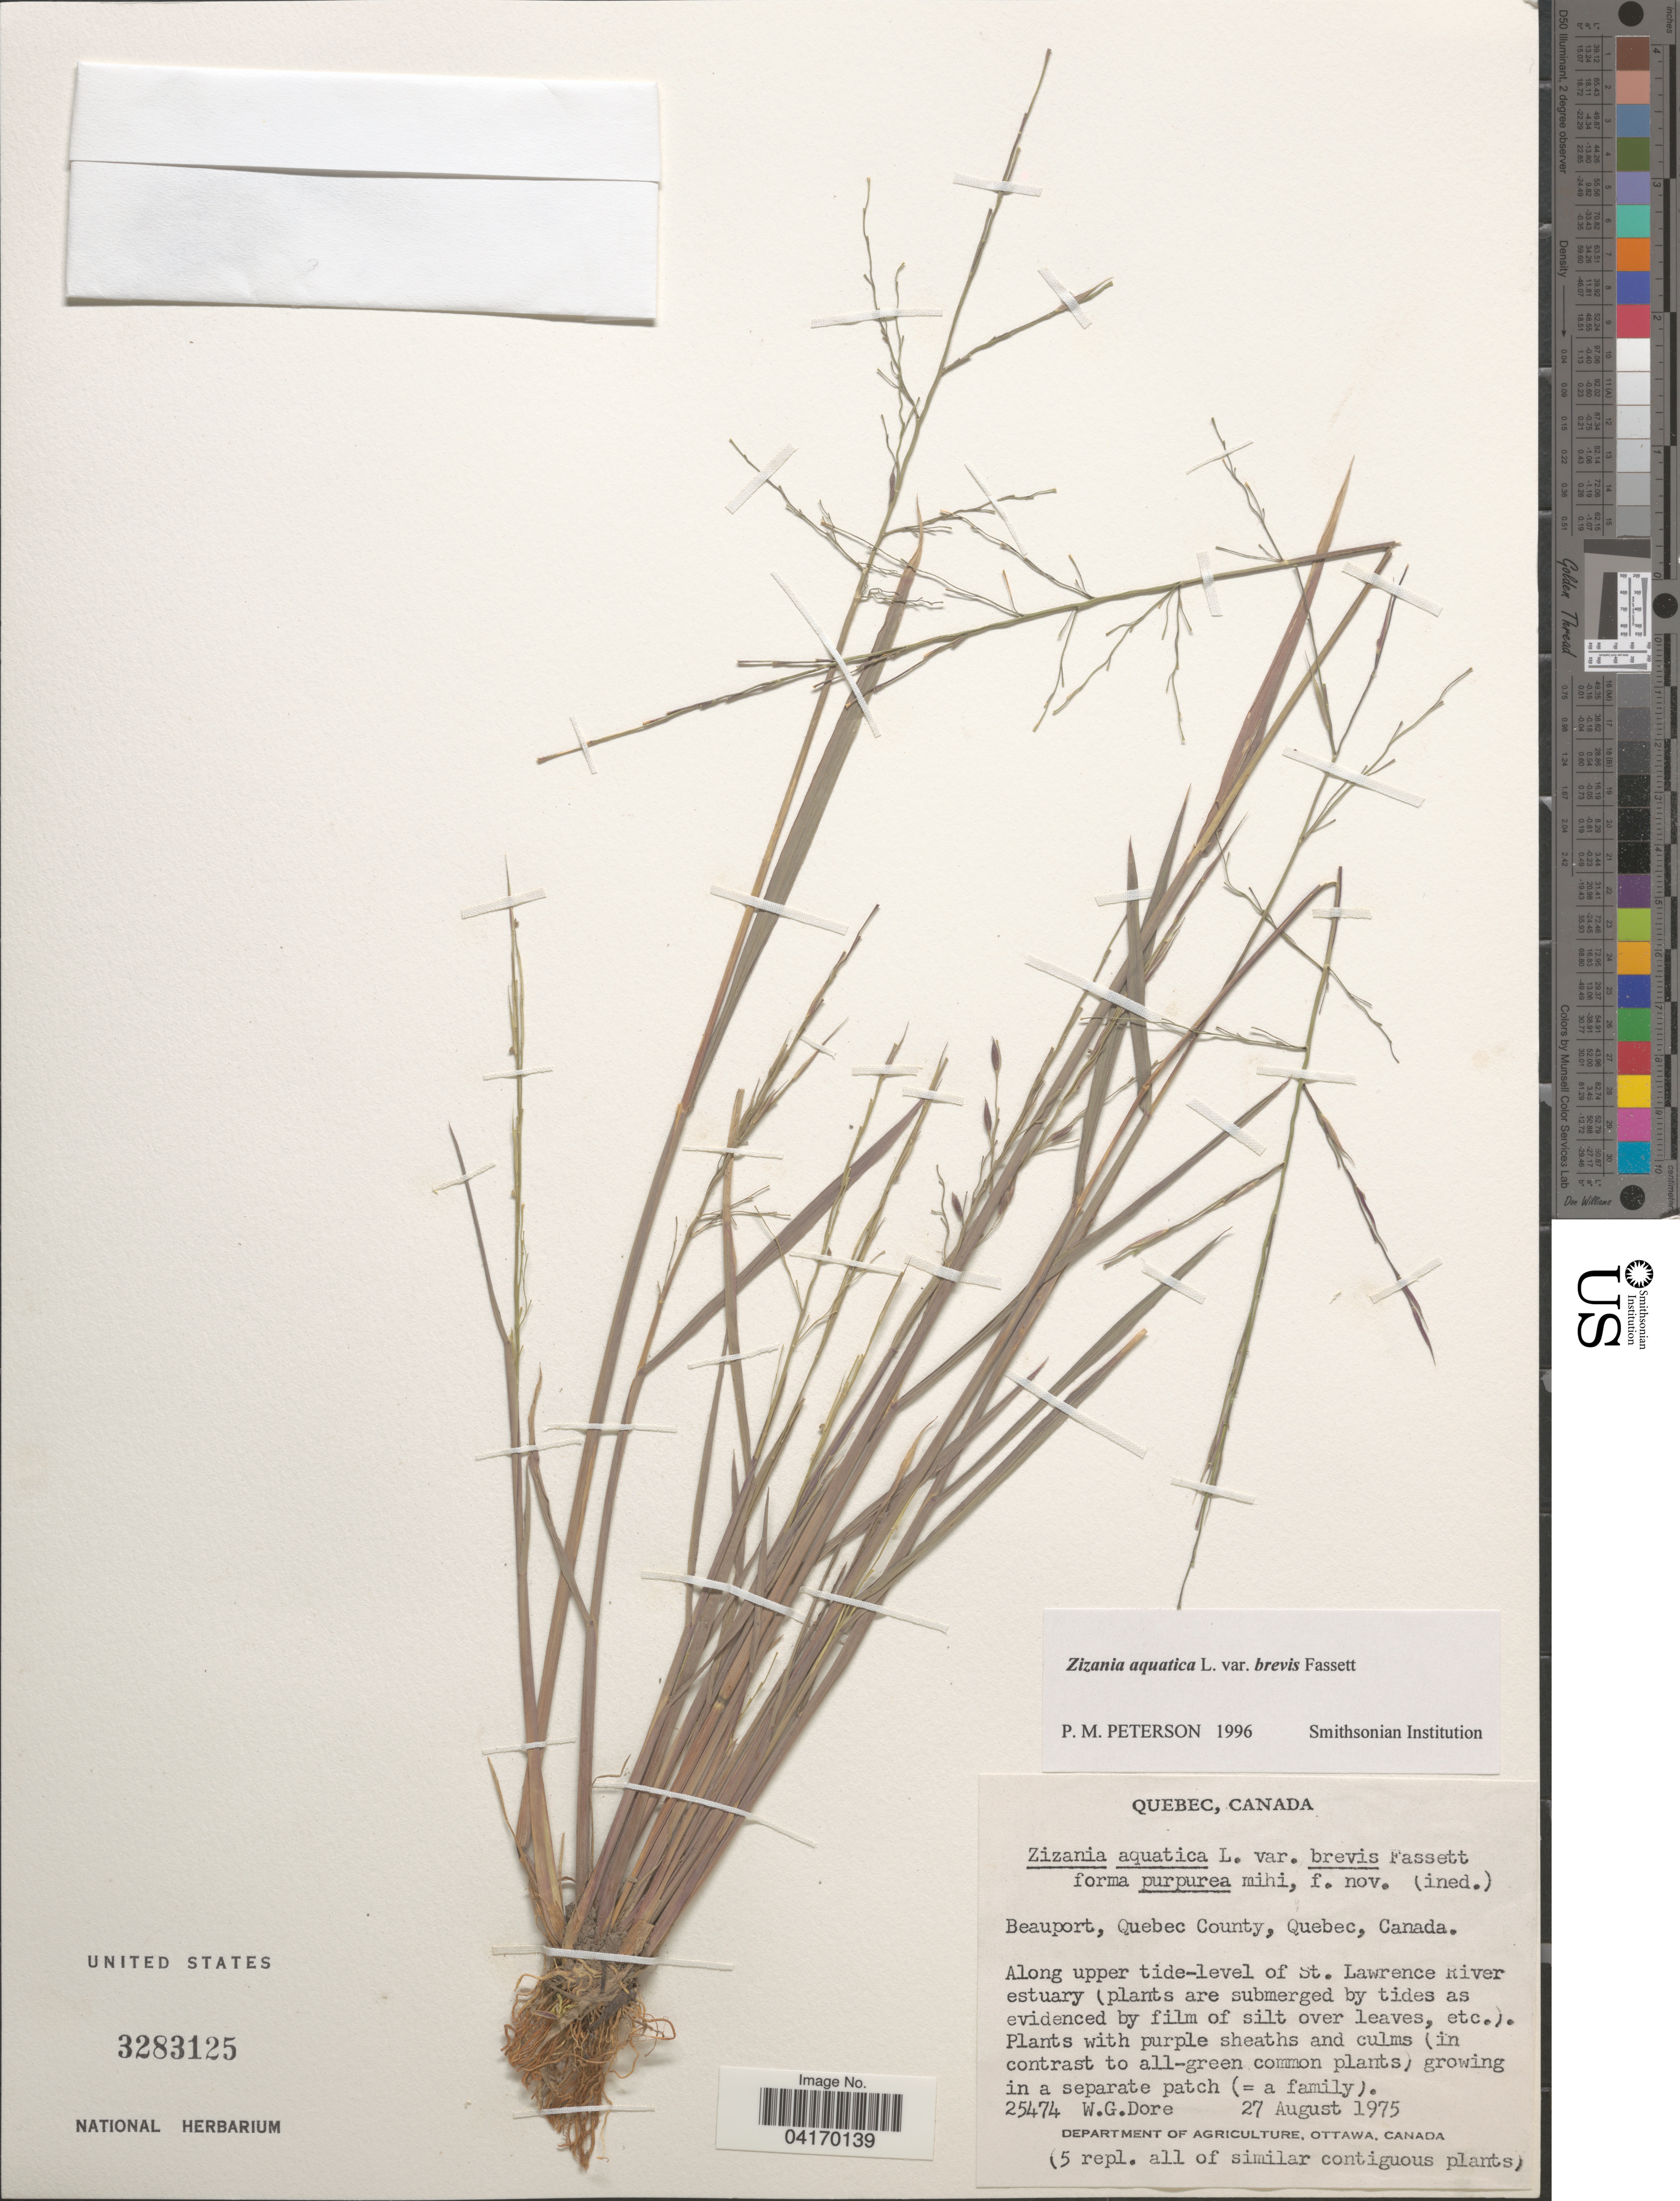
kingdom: Plantae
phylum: Tracheophyta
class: Liliopsida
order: Poales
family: Poaceae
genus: Zizania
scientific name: Zizania aquatica var. brevis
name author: Fassett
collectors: W. Dore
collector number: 25474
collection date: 1975-08-27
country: Canada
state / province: Quebec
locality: Beauport, Quebec County. Along upper tide-level of St. Lawrence River estuary.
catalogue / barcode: US 3283125